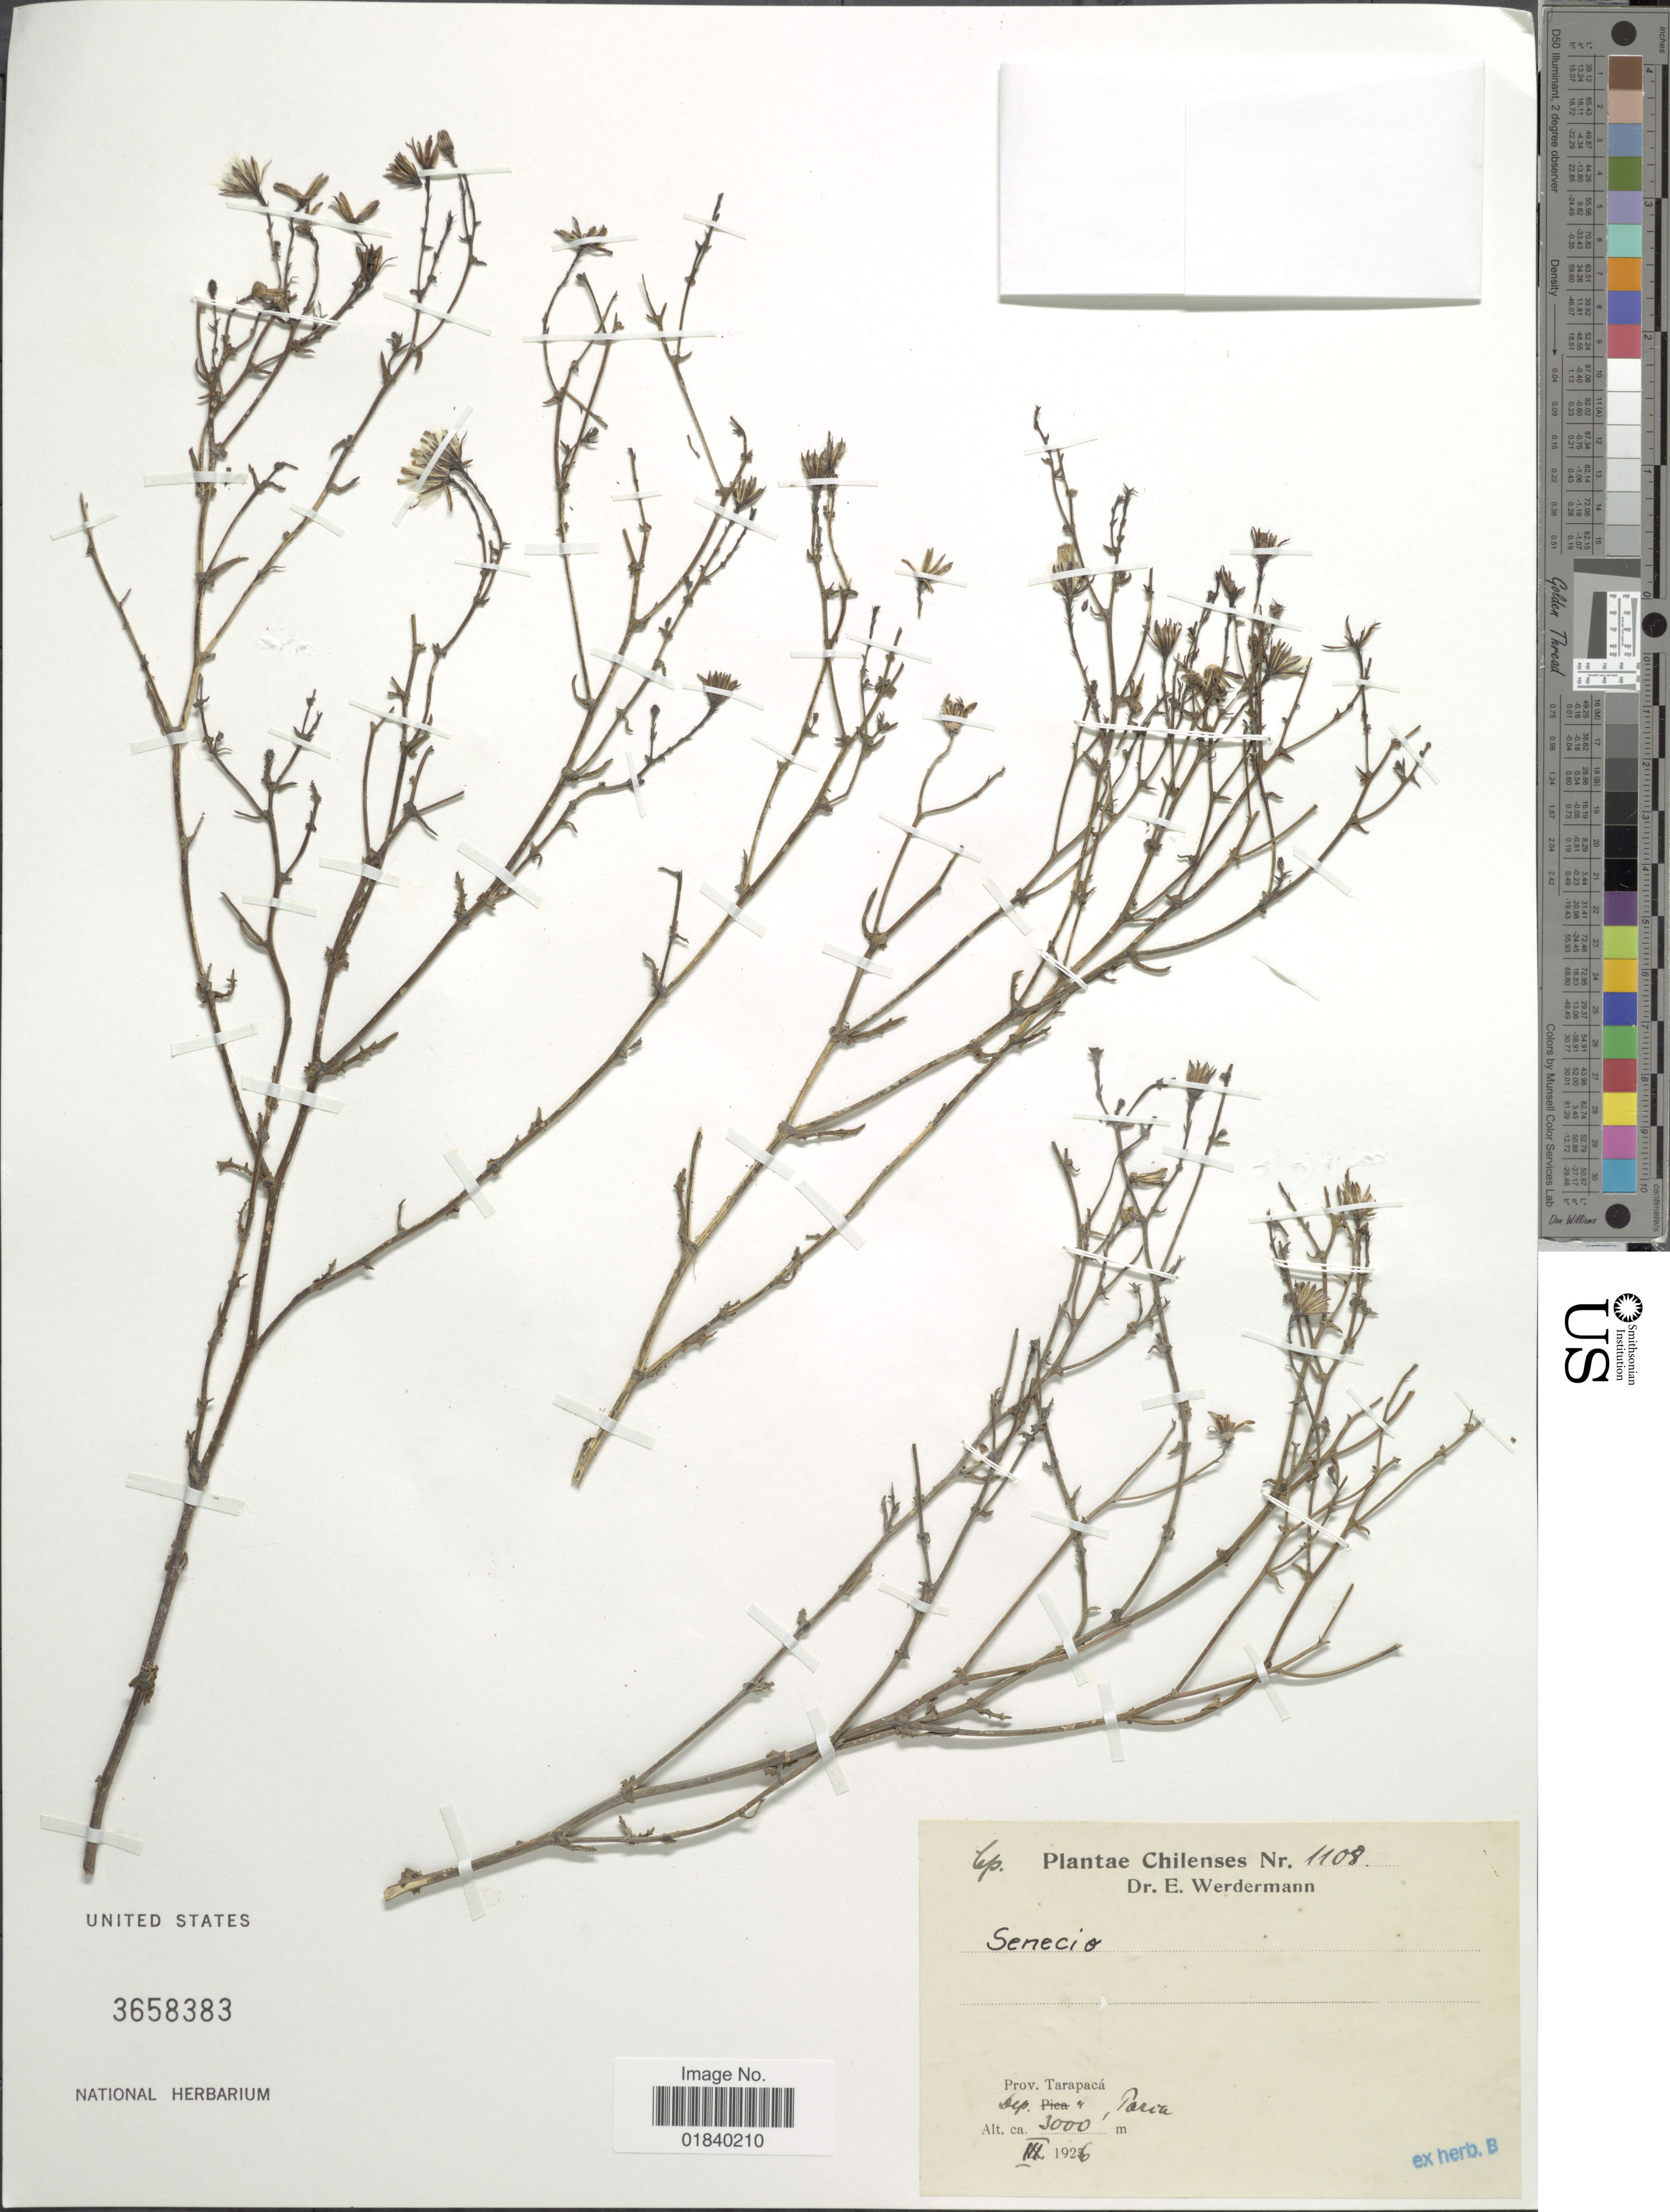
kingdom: Plantae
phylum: Tracheophyta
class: Magnoliopsida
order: Asterales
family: Asteraceae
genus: Senecio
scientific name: Senecio sp.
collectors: E. Werdermann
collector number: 1108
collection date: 1926-03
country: Chile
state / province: Tarapacá (I)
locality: Dep. Parca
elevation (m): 3000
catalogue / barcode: US 3658383